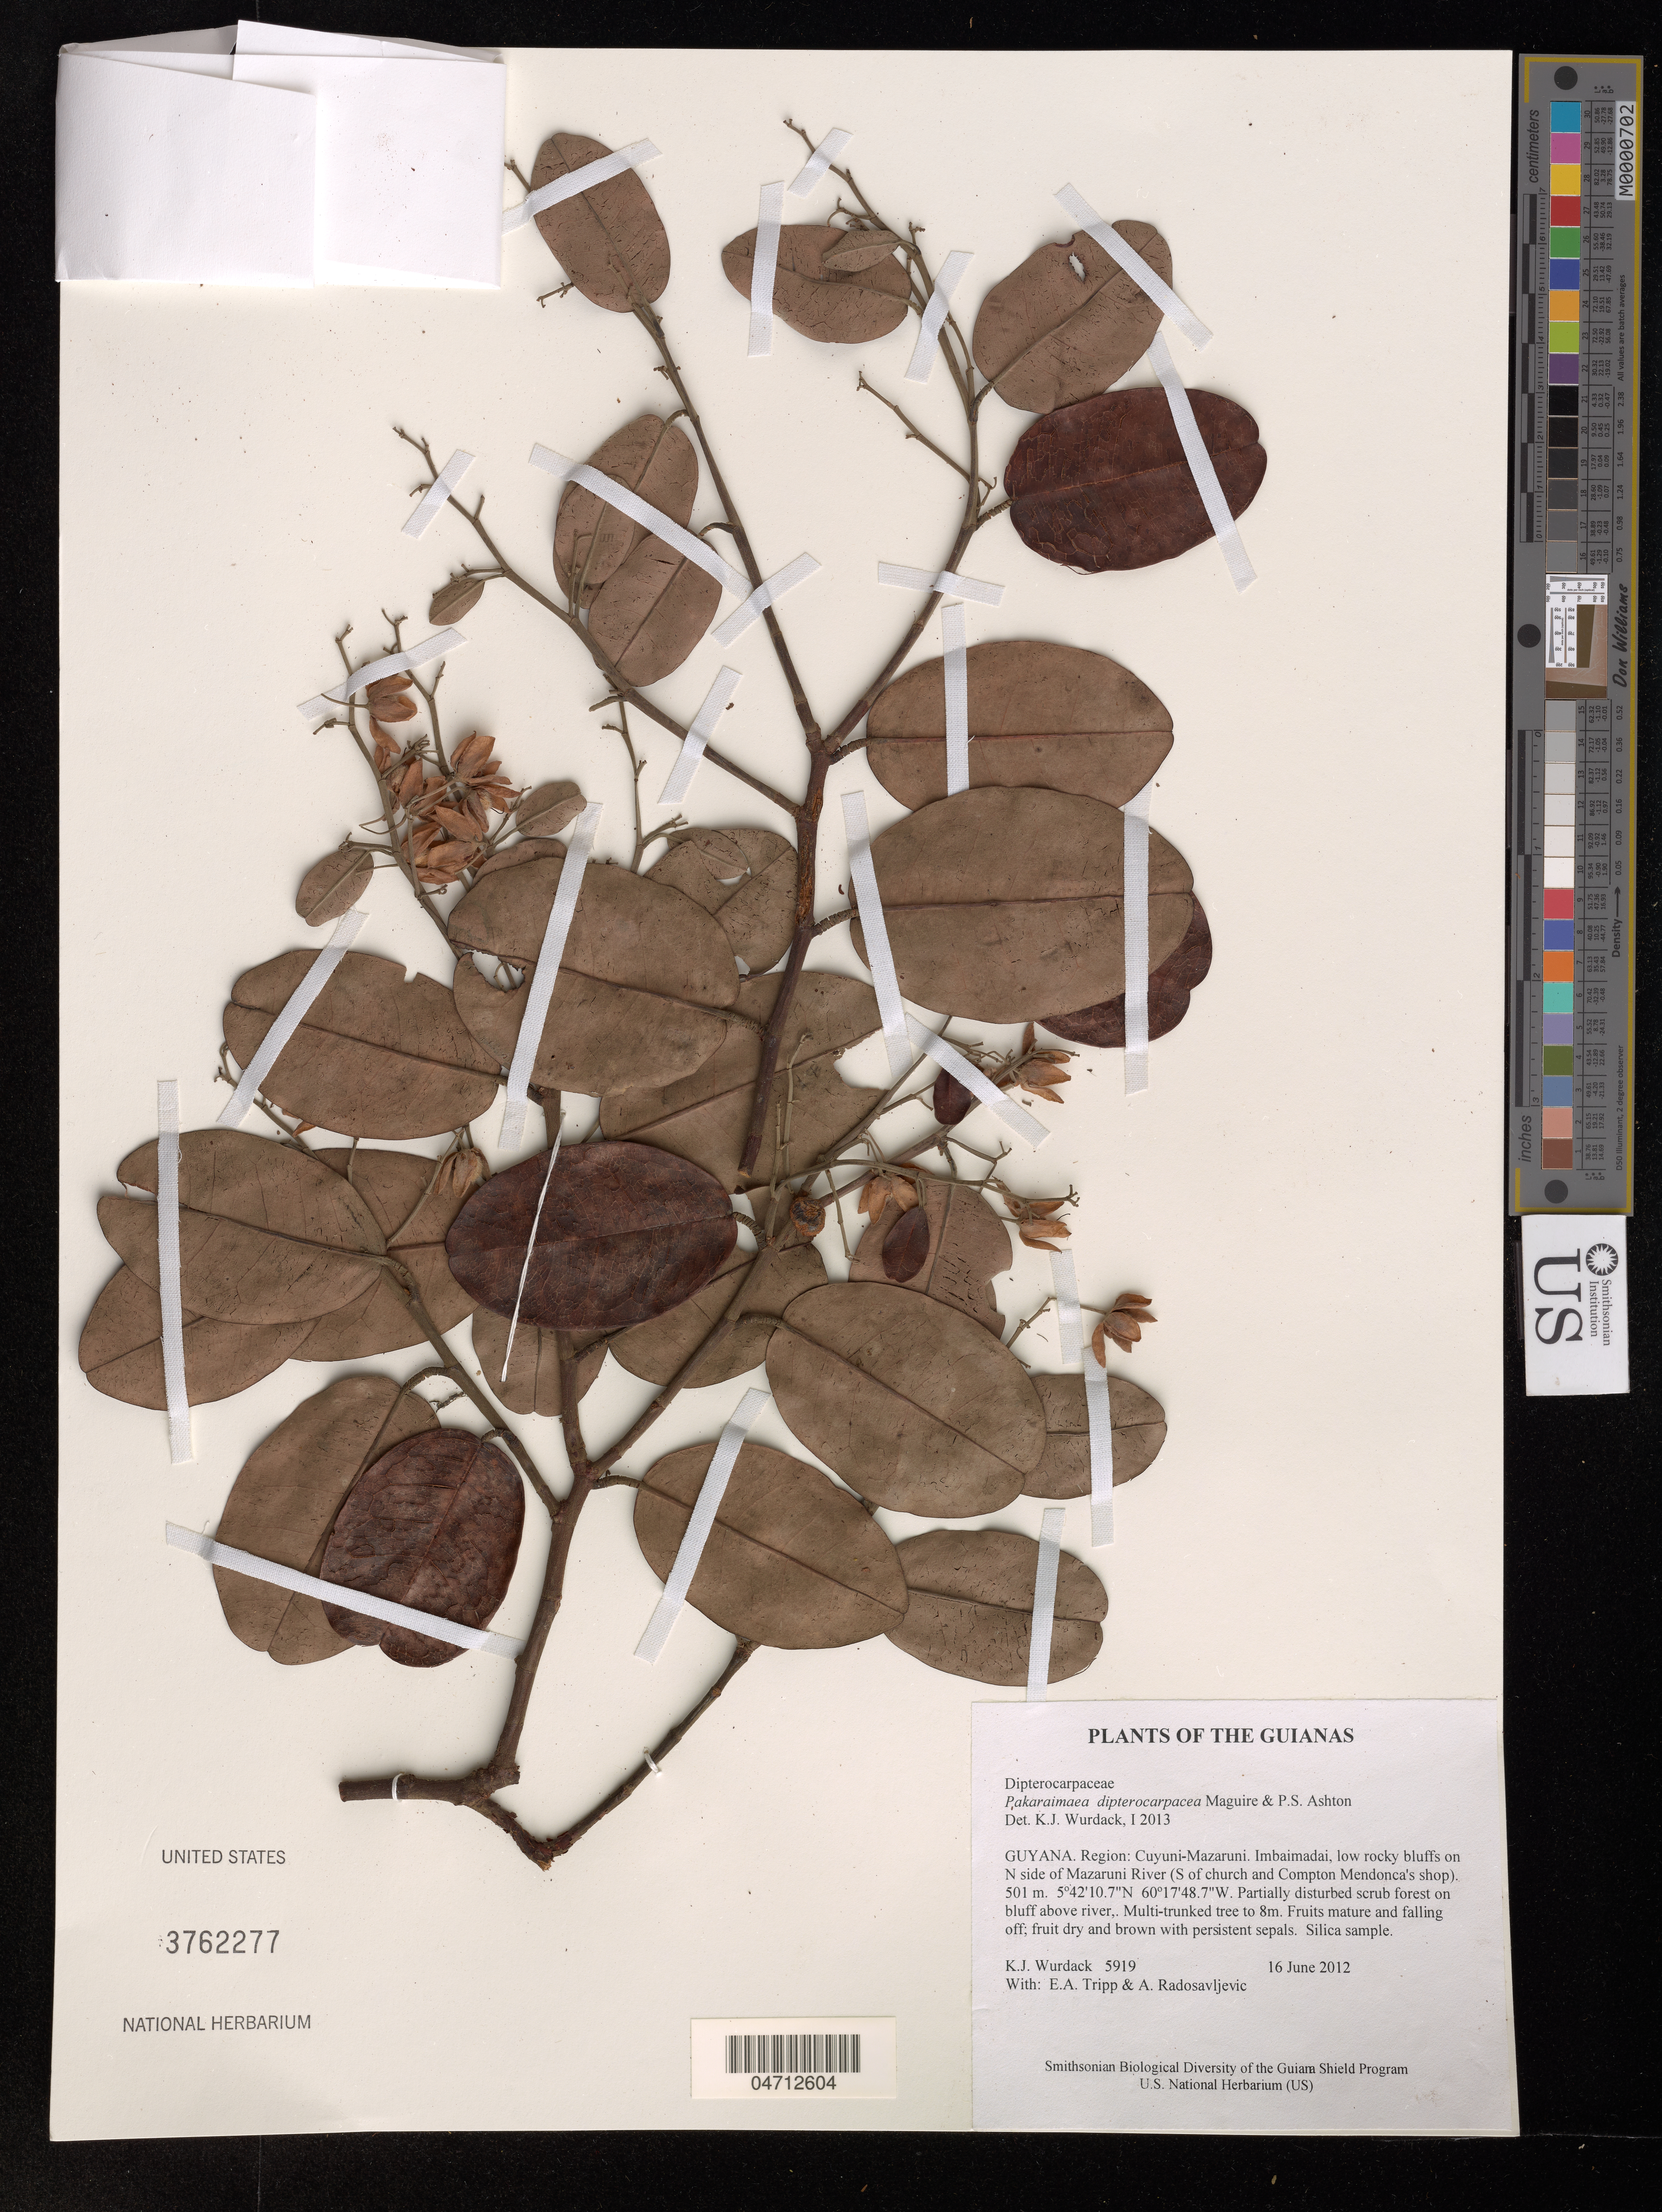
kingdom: Plantae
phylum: Tracheophyta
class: Magnoliopsida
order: Malvales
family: Dipterocarpaceae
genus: Pakaraimaea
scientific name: Pakaraimaea dipterocarpacea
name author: Maguire & P.S. Ashton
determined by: Wurdack, Kenneth J., (US), Smithsonian Institution - National Museum of Natural History (UNITED STATES)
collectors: K. Wurdack, E. Tripp & A. Radosavljevic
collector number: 5919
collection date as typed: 16 June 2012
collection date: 2012-06-16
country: Guyana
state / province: Cuyuni-Mazaruni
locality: Imbaimadai, low rocky bluffs on N side of Mazaruni River (S of church and Compton Mendonca's shop)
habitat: Partially disturbed scrub forest on bluff above river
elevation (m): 501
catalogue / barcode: US 3762277